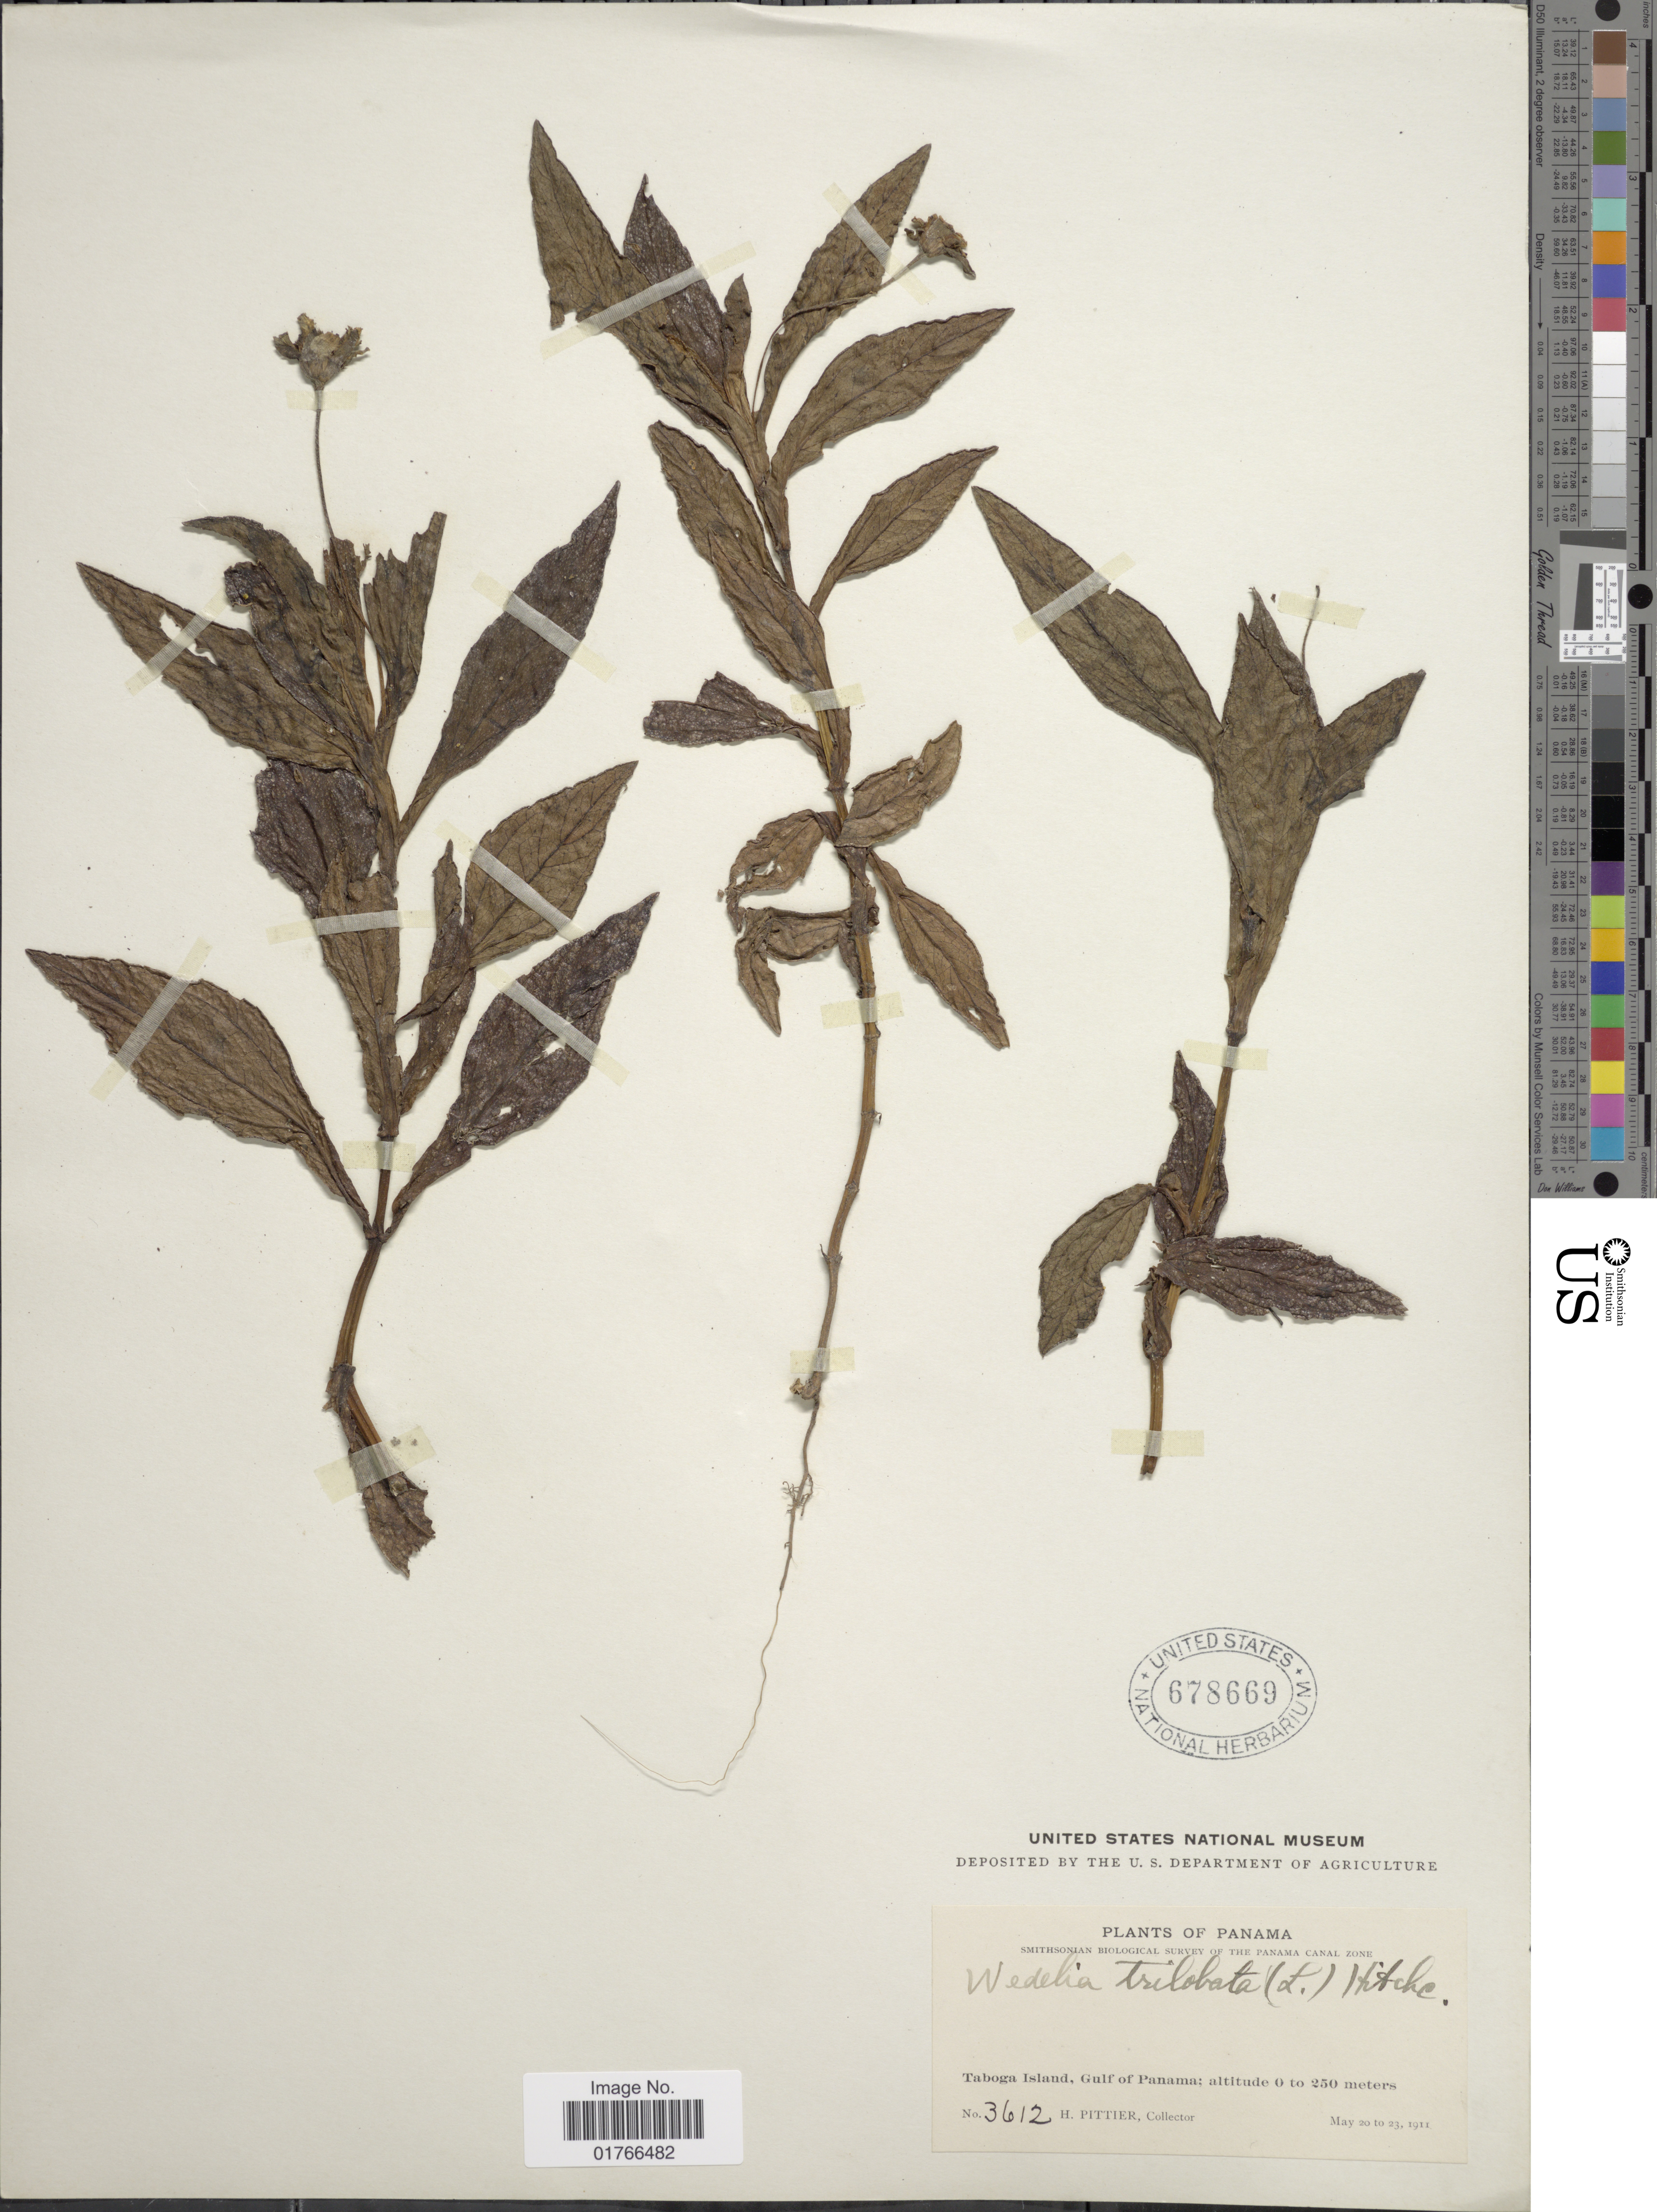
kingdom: Plantae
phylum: Tracheophyta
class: Magnoliopsida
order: Asterales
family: Asteraceae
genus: Sphagneticola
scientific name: Sphagneticola trilobata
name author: (L.) Pruski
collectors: H. F. Pittier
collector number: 3612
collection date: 1911-05-20/1911-05-23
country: Panama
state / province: Panamá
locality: Taboga Island, Gulf of Panama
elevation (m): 0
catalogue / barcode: US 678669